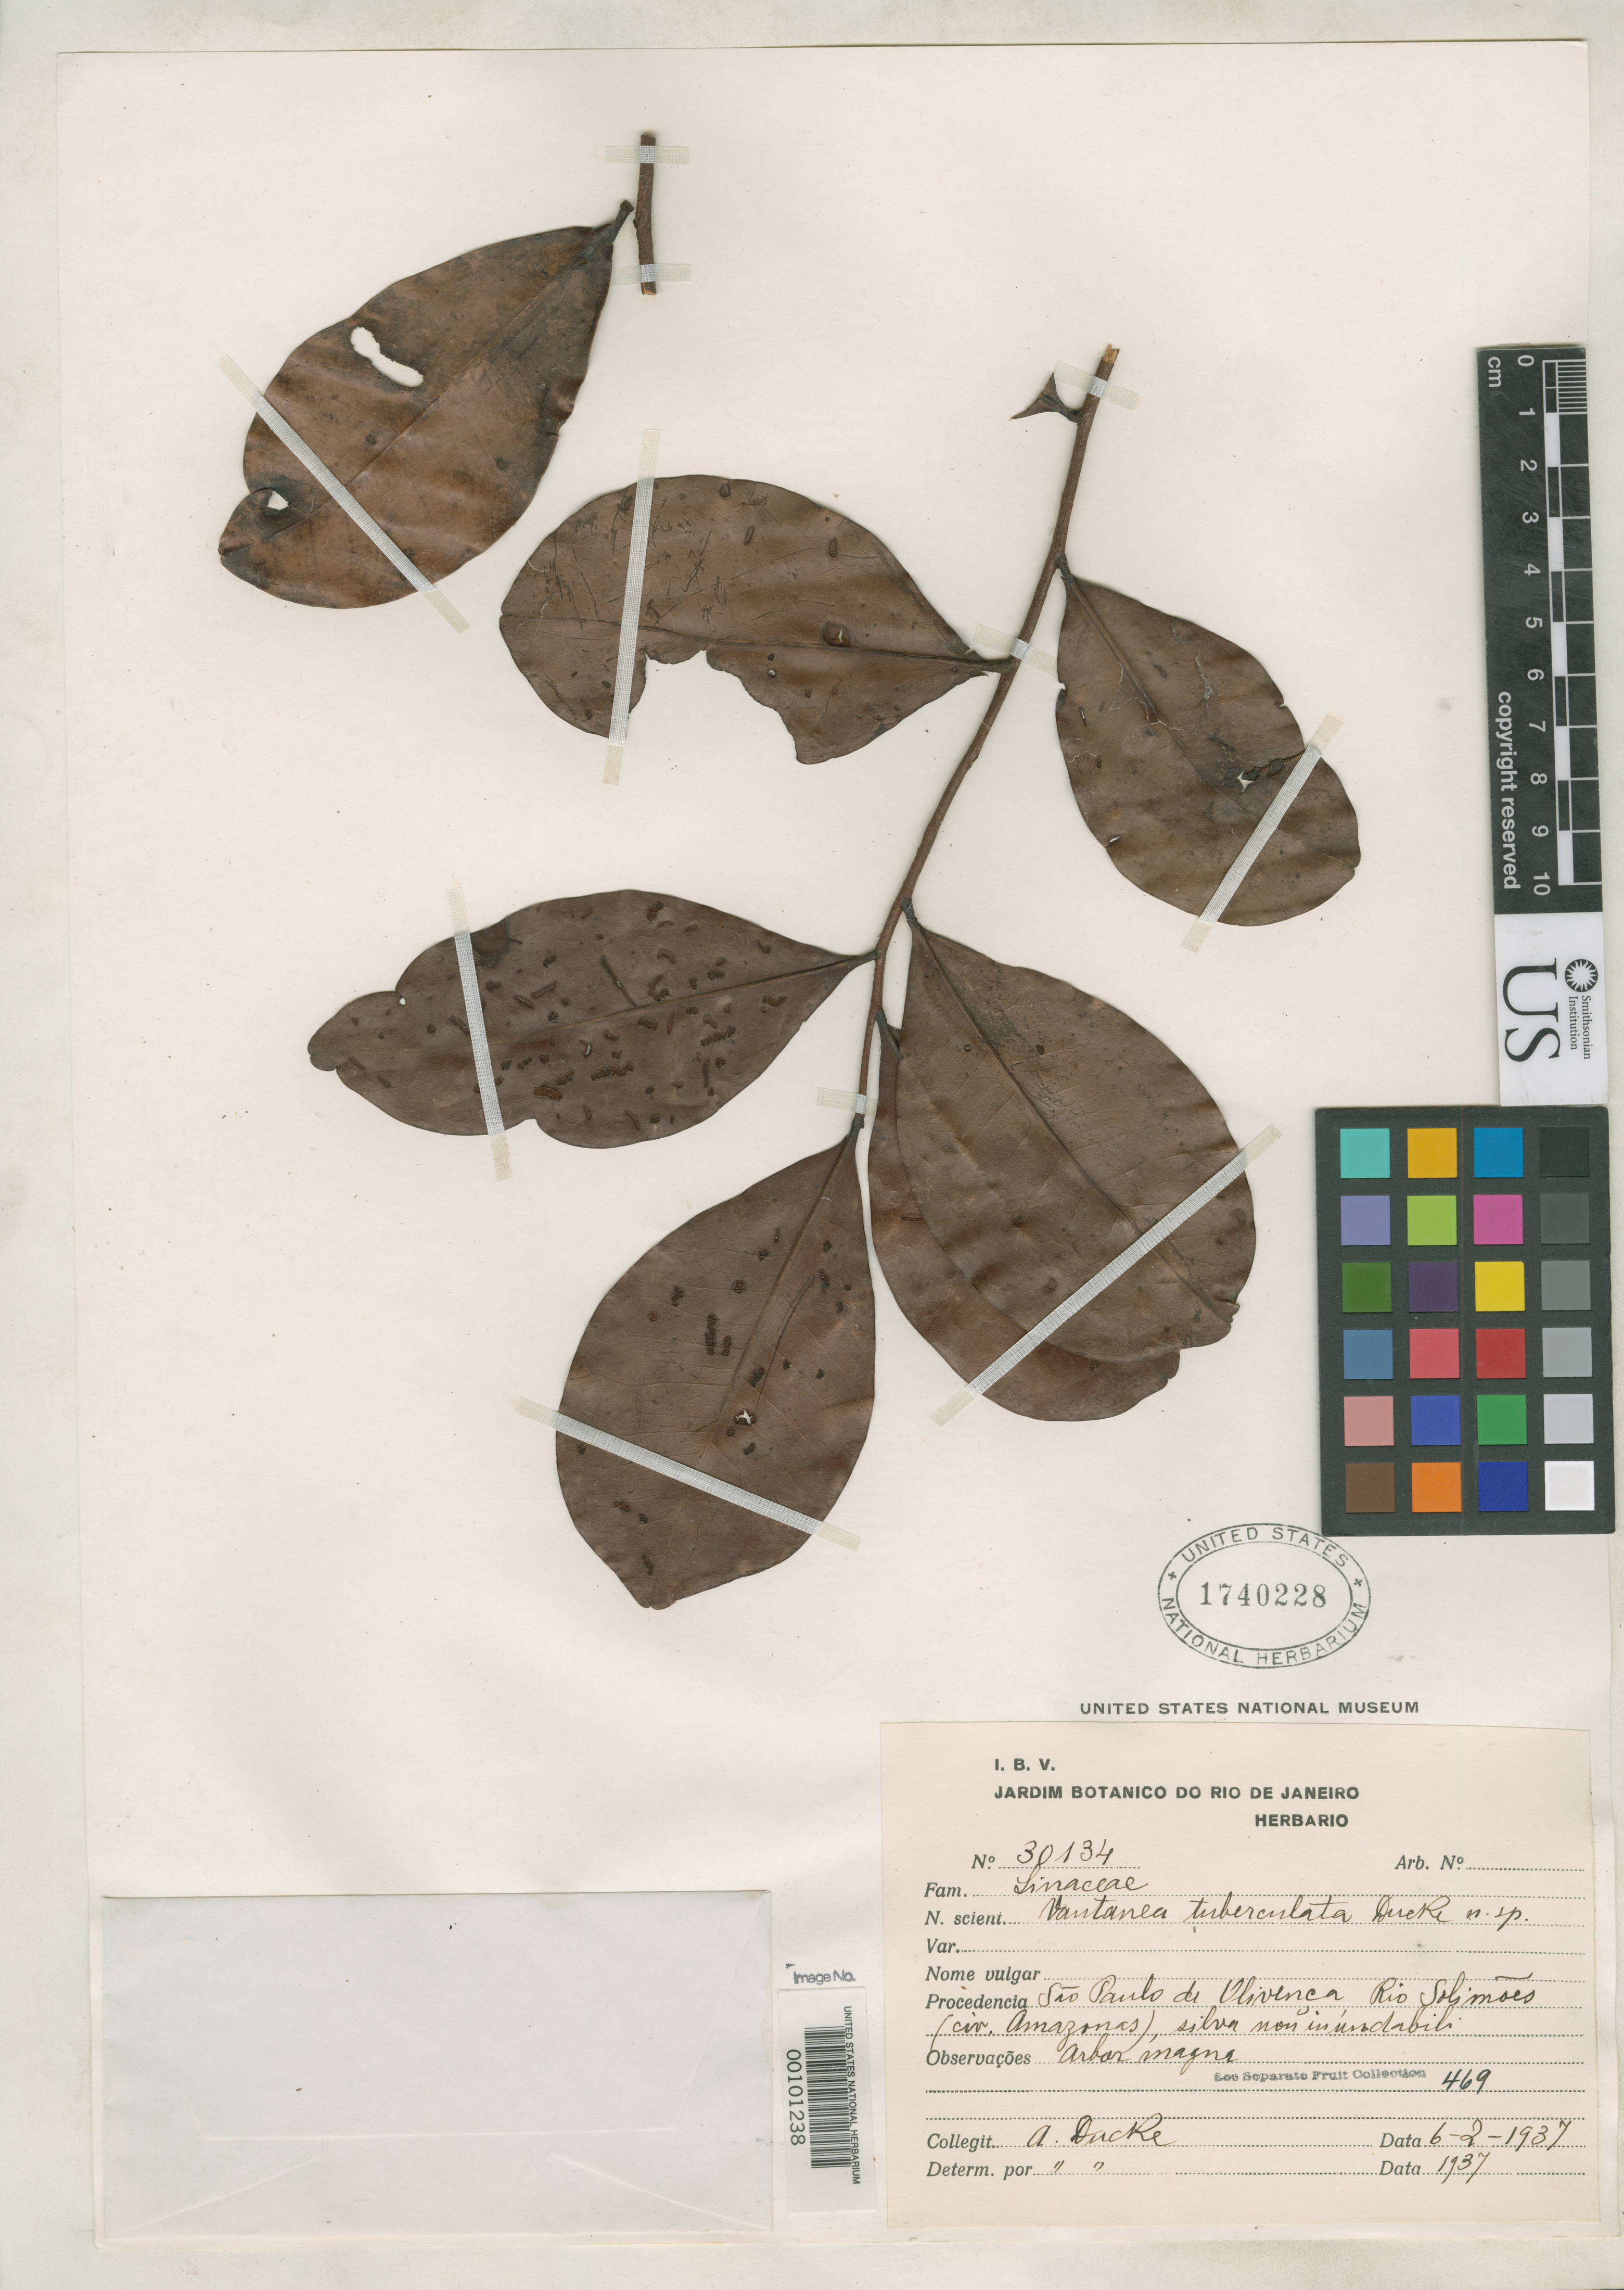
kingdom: Plantae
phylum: Tracheophyta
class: Magnoliopsida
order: Malpighiales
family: Humiriaceae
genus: Vantanea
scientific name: Vantanea tuberculata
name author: Ducke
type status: Isotype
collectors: A. Ducke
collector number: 30134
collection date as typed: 06 Feb 1937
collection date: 1937-02-06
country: Brazil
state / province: Amazonas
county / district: São Paulo de Olivença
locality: Rio Solimoes.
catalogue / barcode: US 1740228